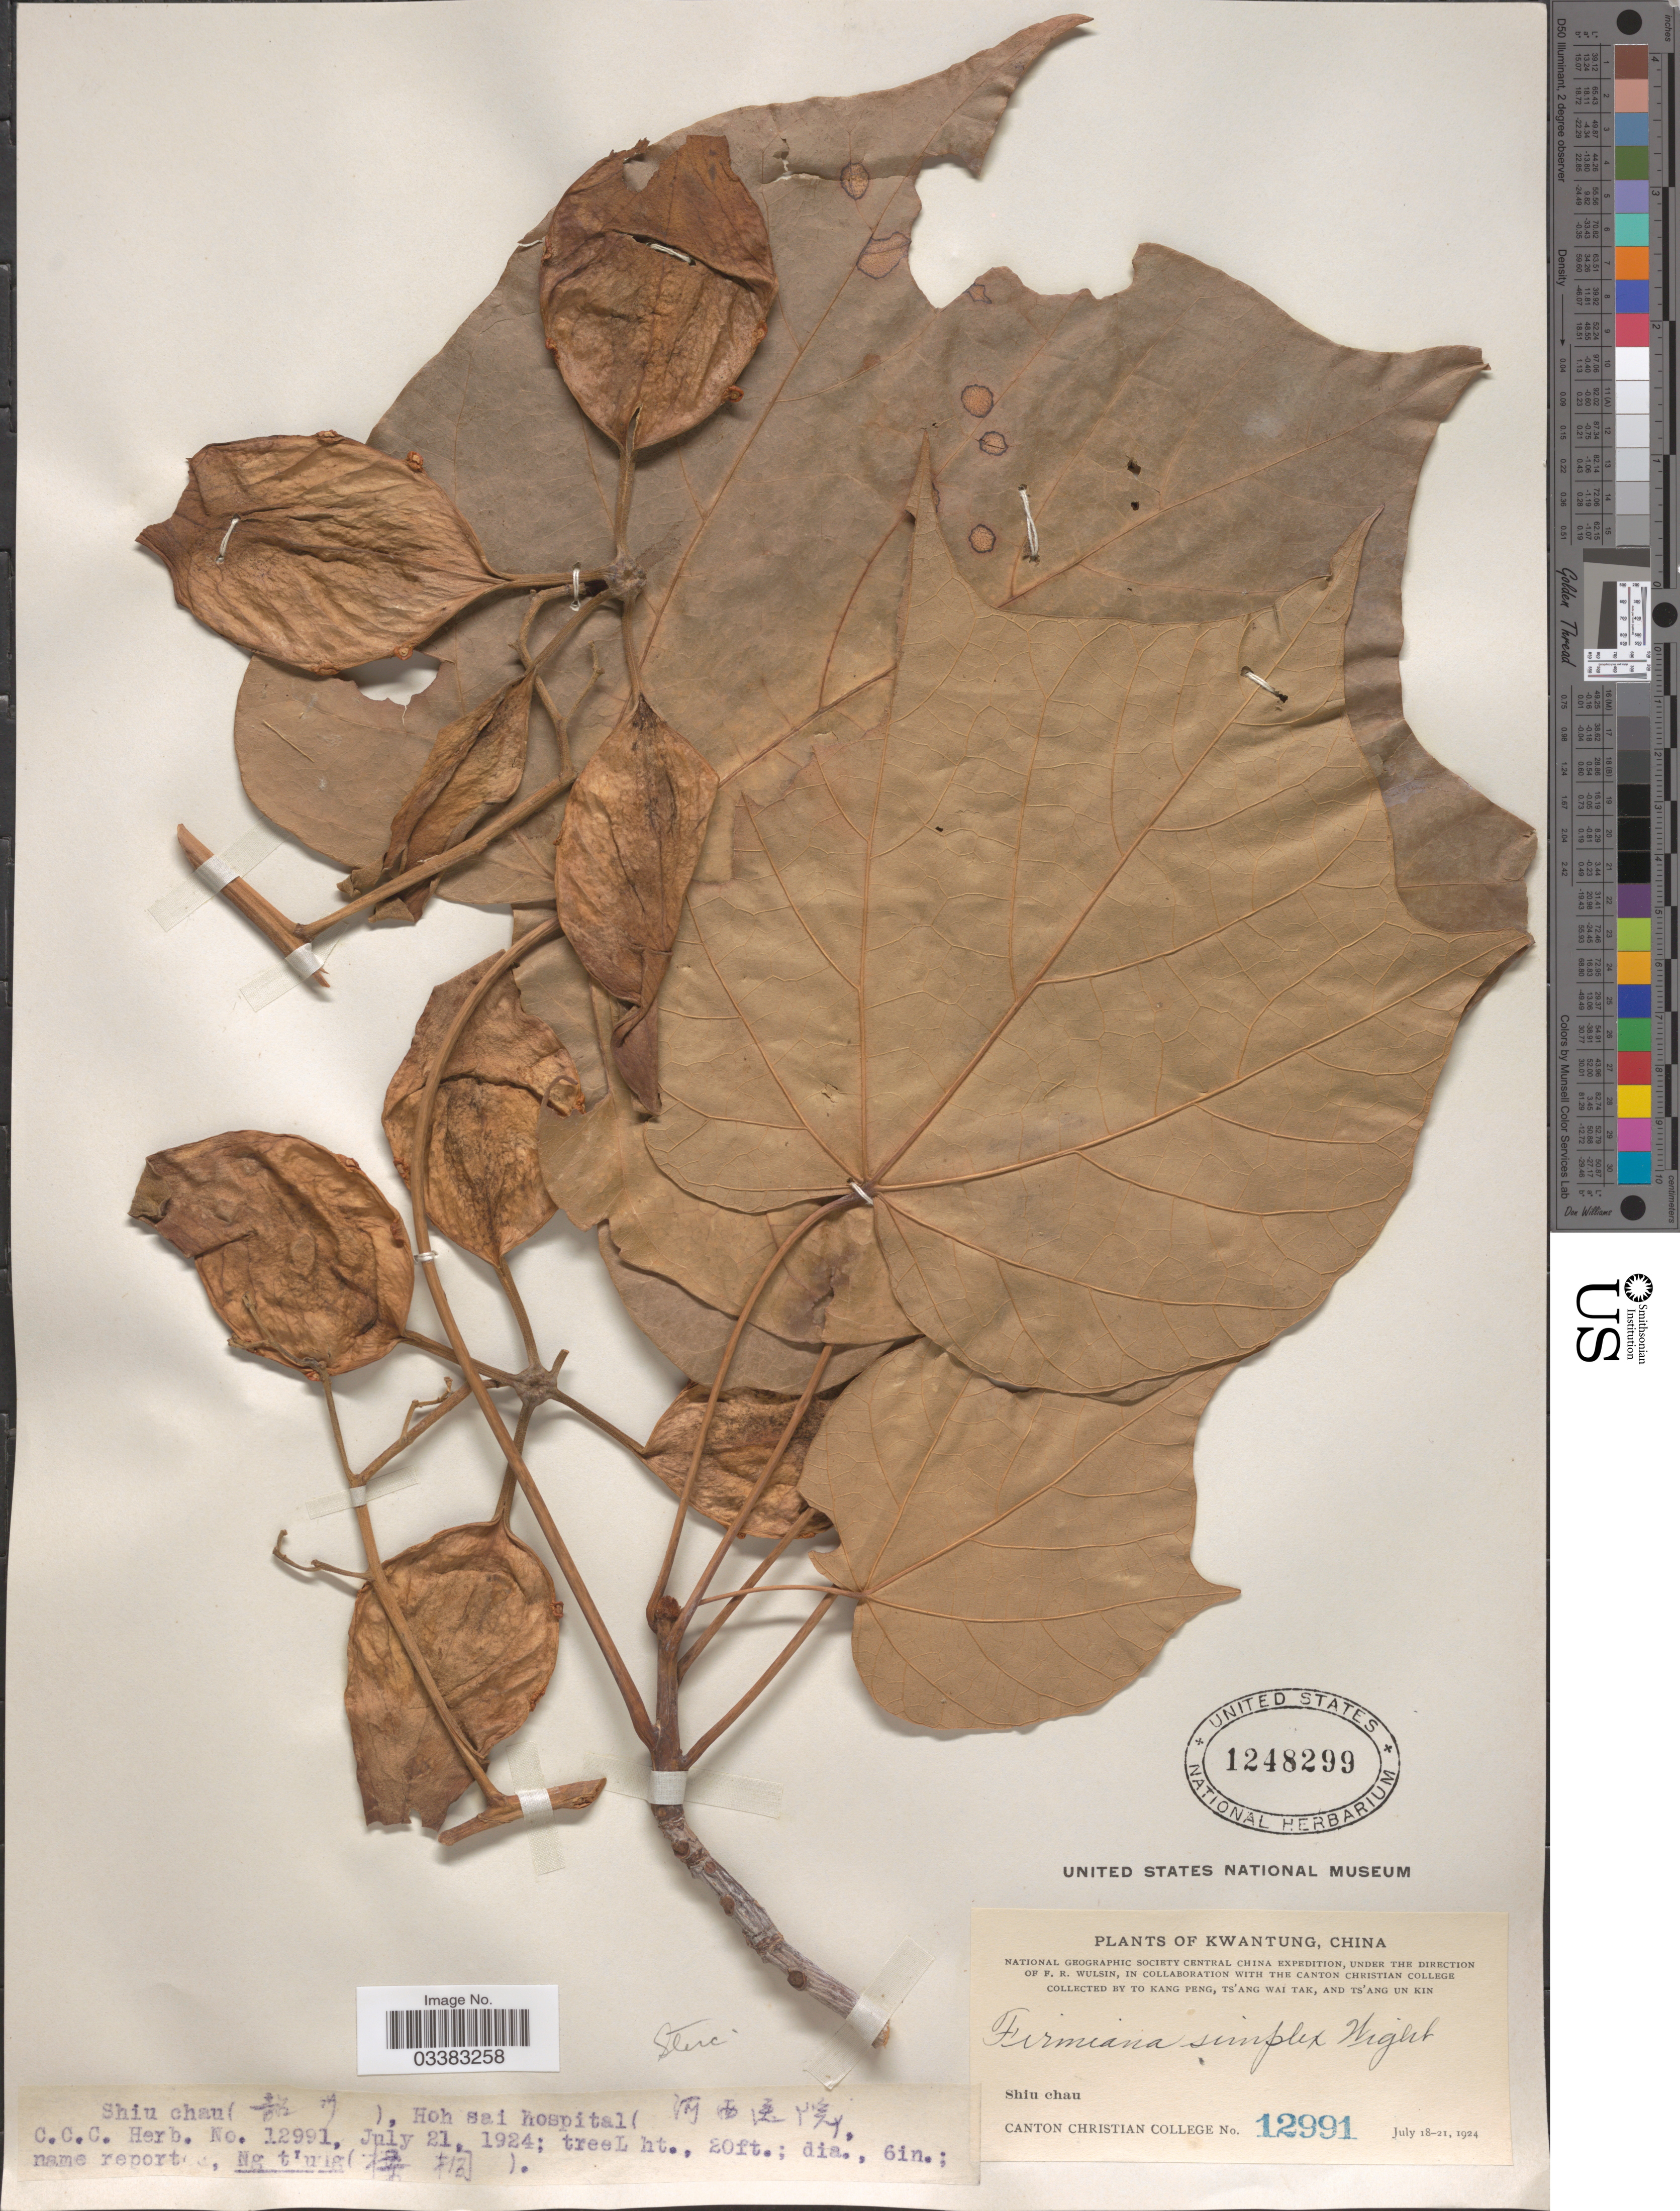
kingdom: Plantae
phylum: Tracheophyta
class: Magnoliopsida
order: Malvales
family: Malvaceae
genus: Firmiana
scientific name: Firmiana simplex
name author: (L.) W. Wight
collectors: T. K. Peng, W. T. Tsang & Ts' Ang Un Kin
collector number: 12991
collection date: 1924-07-21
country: China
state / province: Guangdong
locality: Kwangtung. Shiu chan (X), Hoh sai hospital (X).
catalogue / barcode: US 1248299